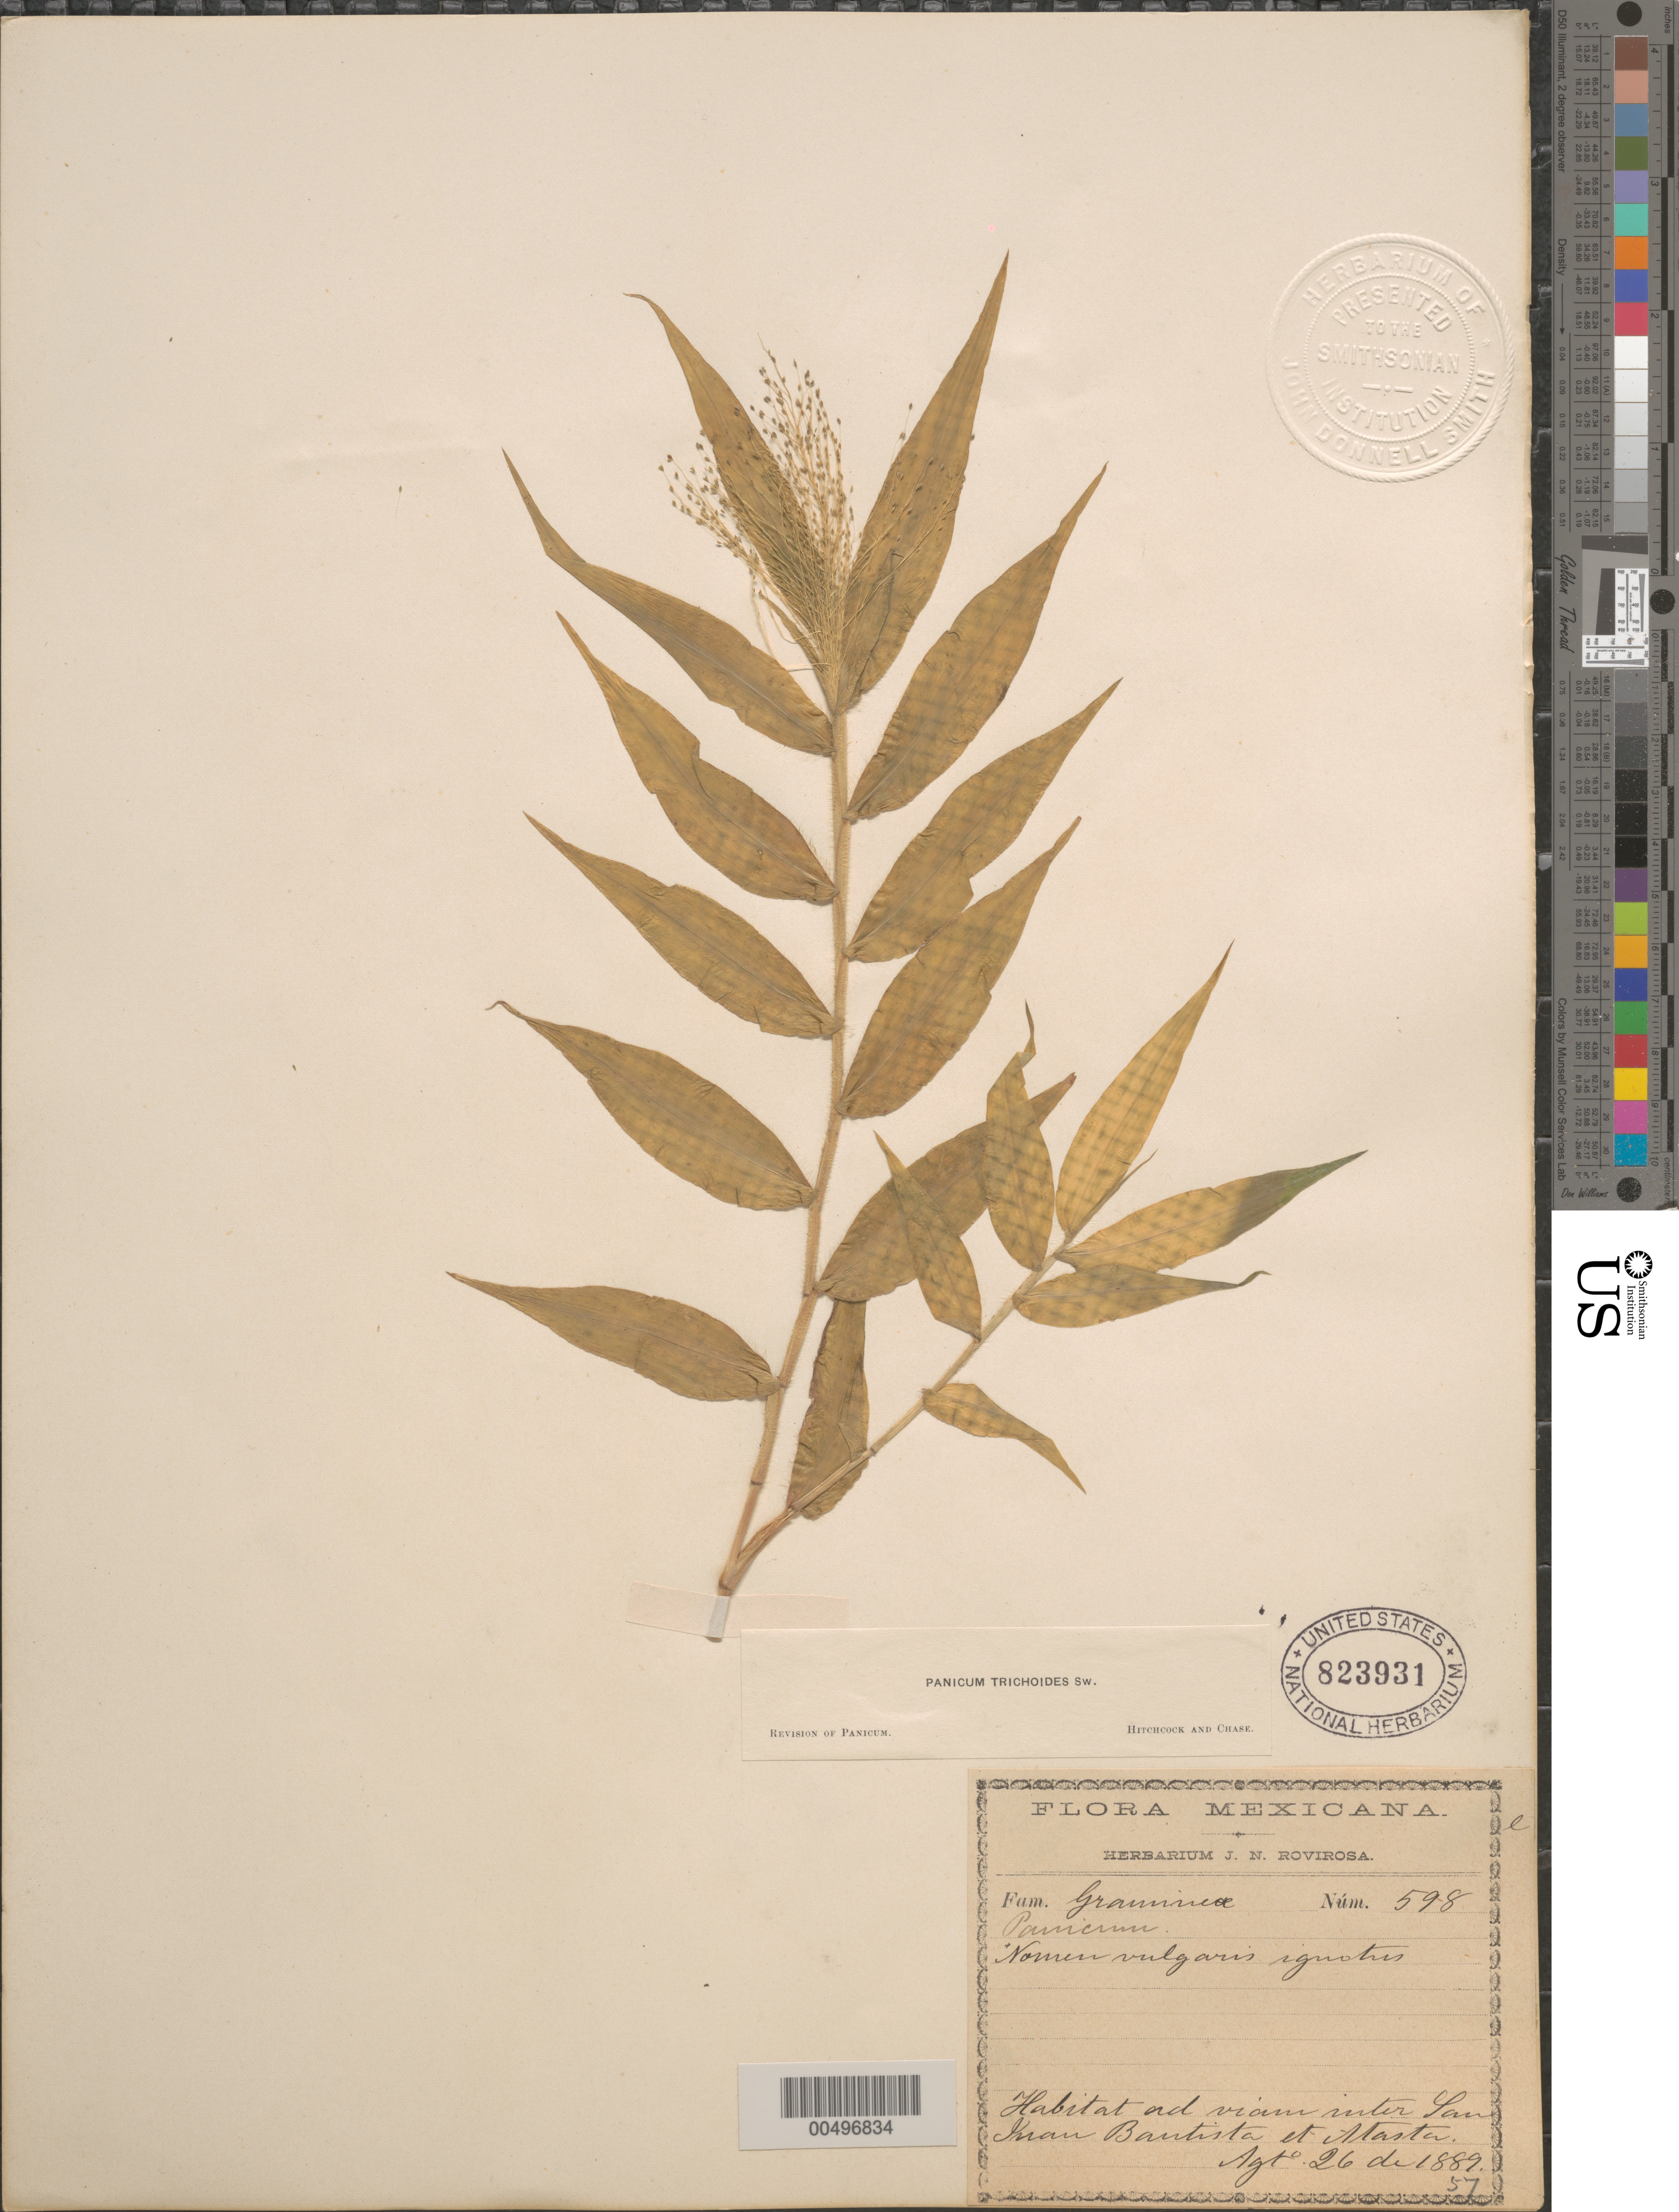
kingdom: Plantae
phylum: Tracheophyta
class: Liliopsida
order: Poales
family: Poaceae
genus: Panicum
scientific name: Panicum trichoides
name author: Sw.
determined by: Hitchcock, A. S.; Chase, [M.] A.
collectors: J. N. Rovirosa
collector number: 598/57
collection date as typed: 26 Aug 1889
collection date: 1889-08-26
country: Mexico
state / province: Tabasco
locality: Along road between San Juan Bautista & Atasta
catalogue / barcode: US 823931